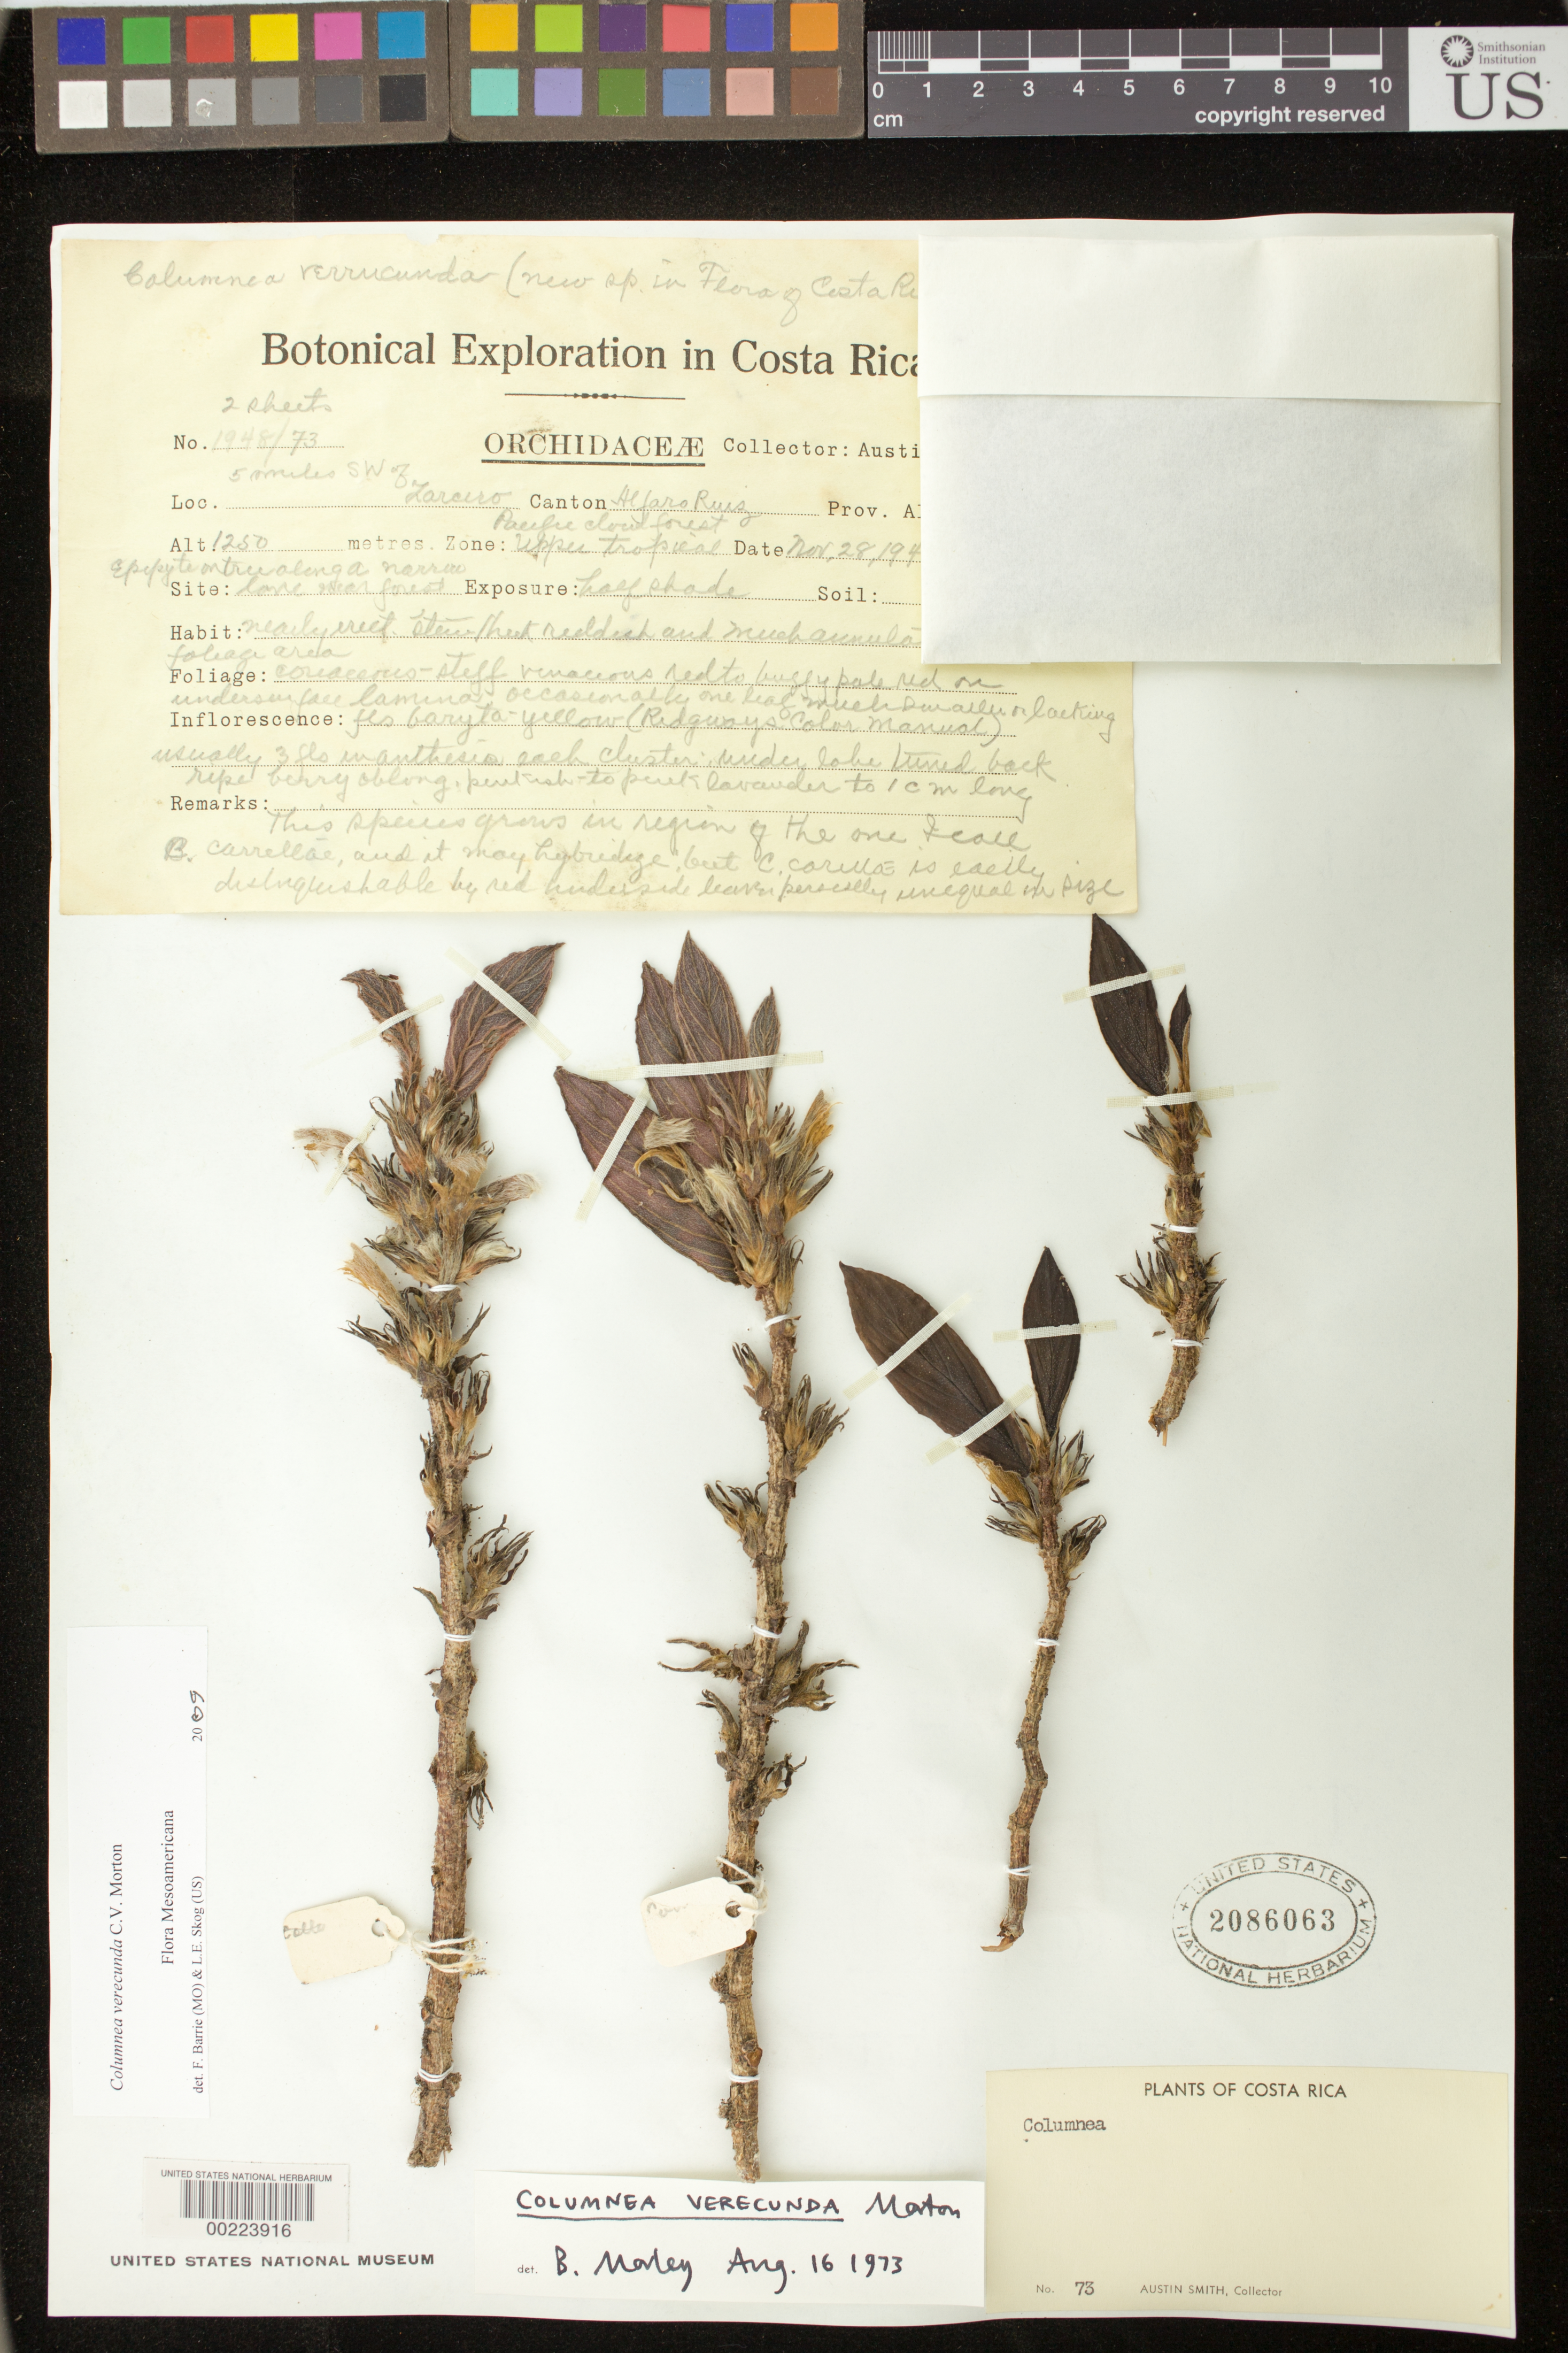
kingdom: Plantae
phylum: Tracheophyta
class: Magnoliopsida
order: Lamiales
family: Gesneriaceae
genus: Columnea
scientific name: Columnea verecunda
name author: C.V. Morton in Standl.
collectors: Aust P. Smith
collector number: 1948/ 73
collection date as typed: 28 Nov 1946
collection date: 1946-11-28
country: Costa Rica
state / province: Alajuela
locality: Canton Alfaro Ruiz, 5 mi SW of Zarcero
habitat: Pacific cloud forest upper tropical zone, epiphyte on tree ...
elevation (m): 1250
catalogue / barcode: US 2086063